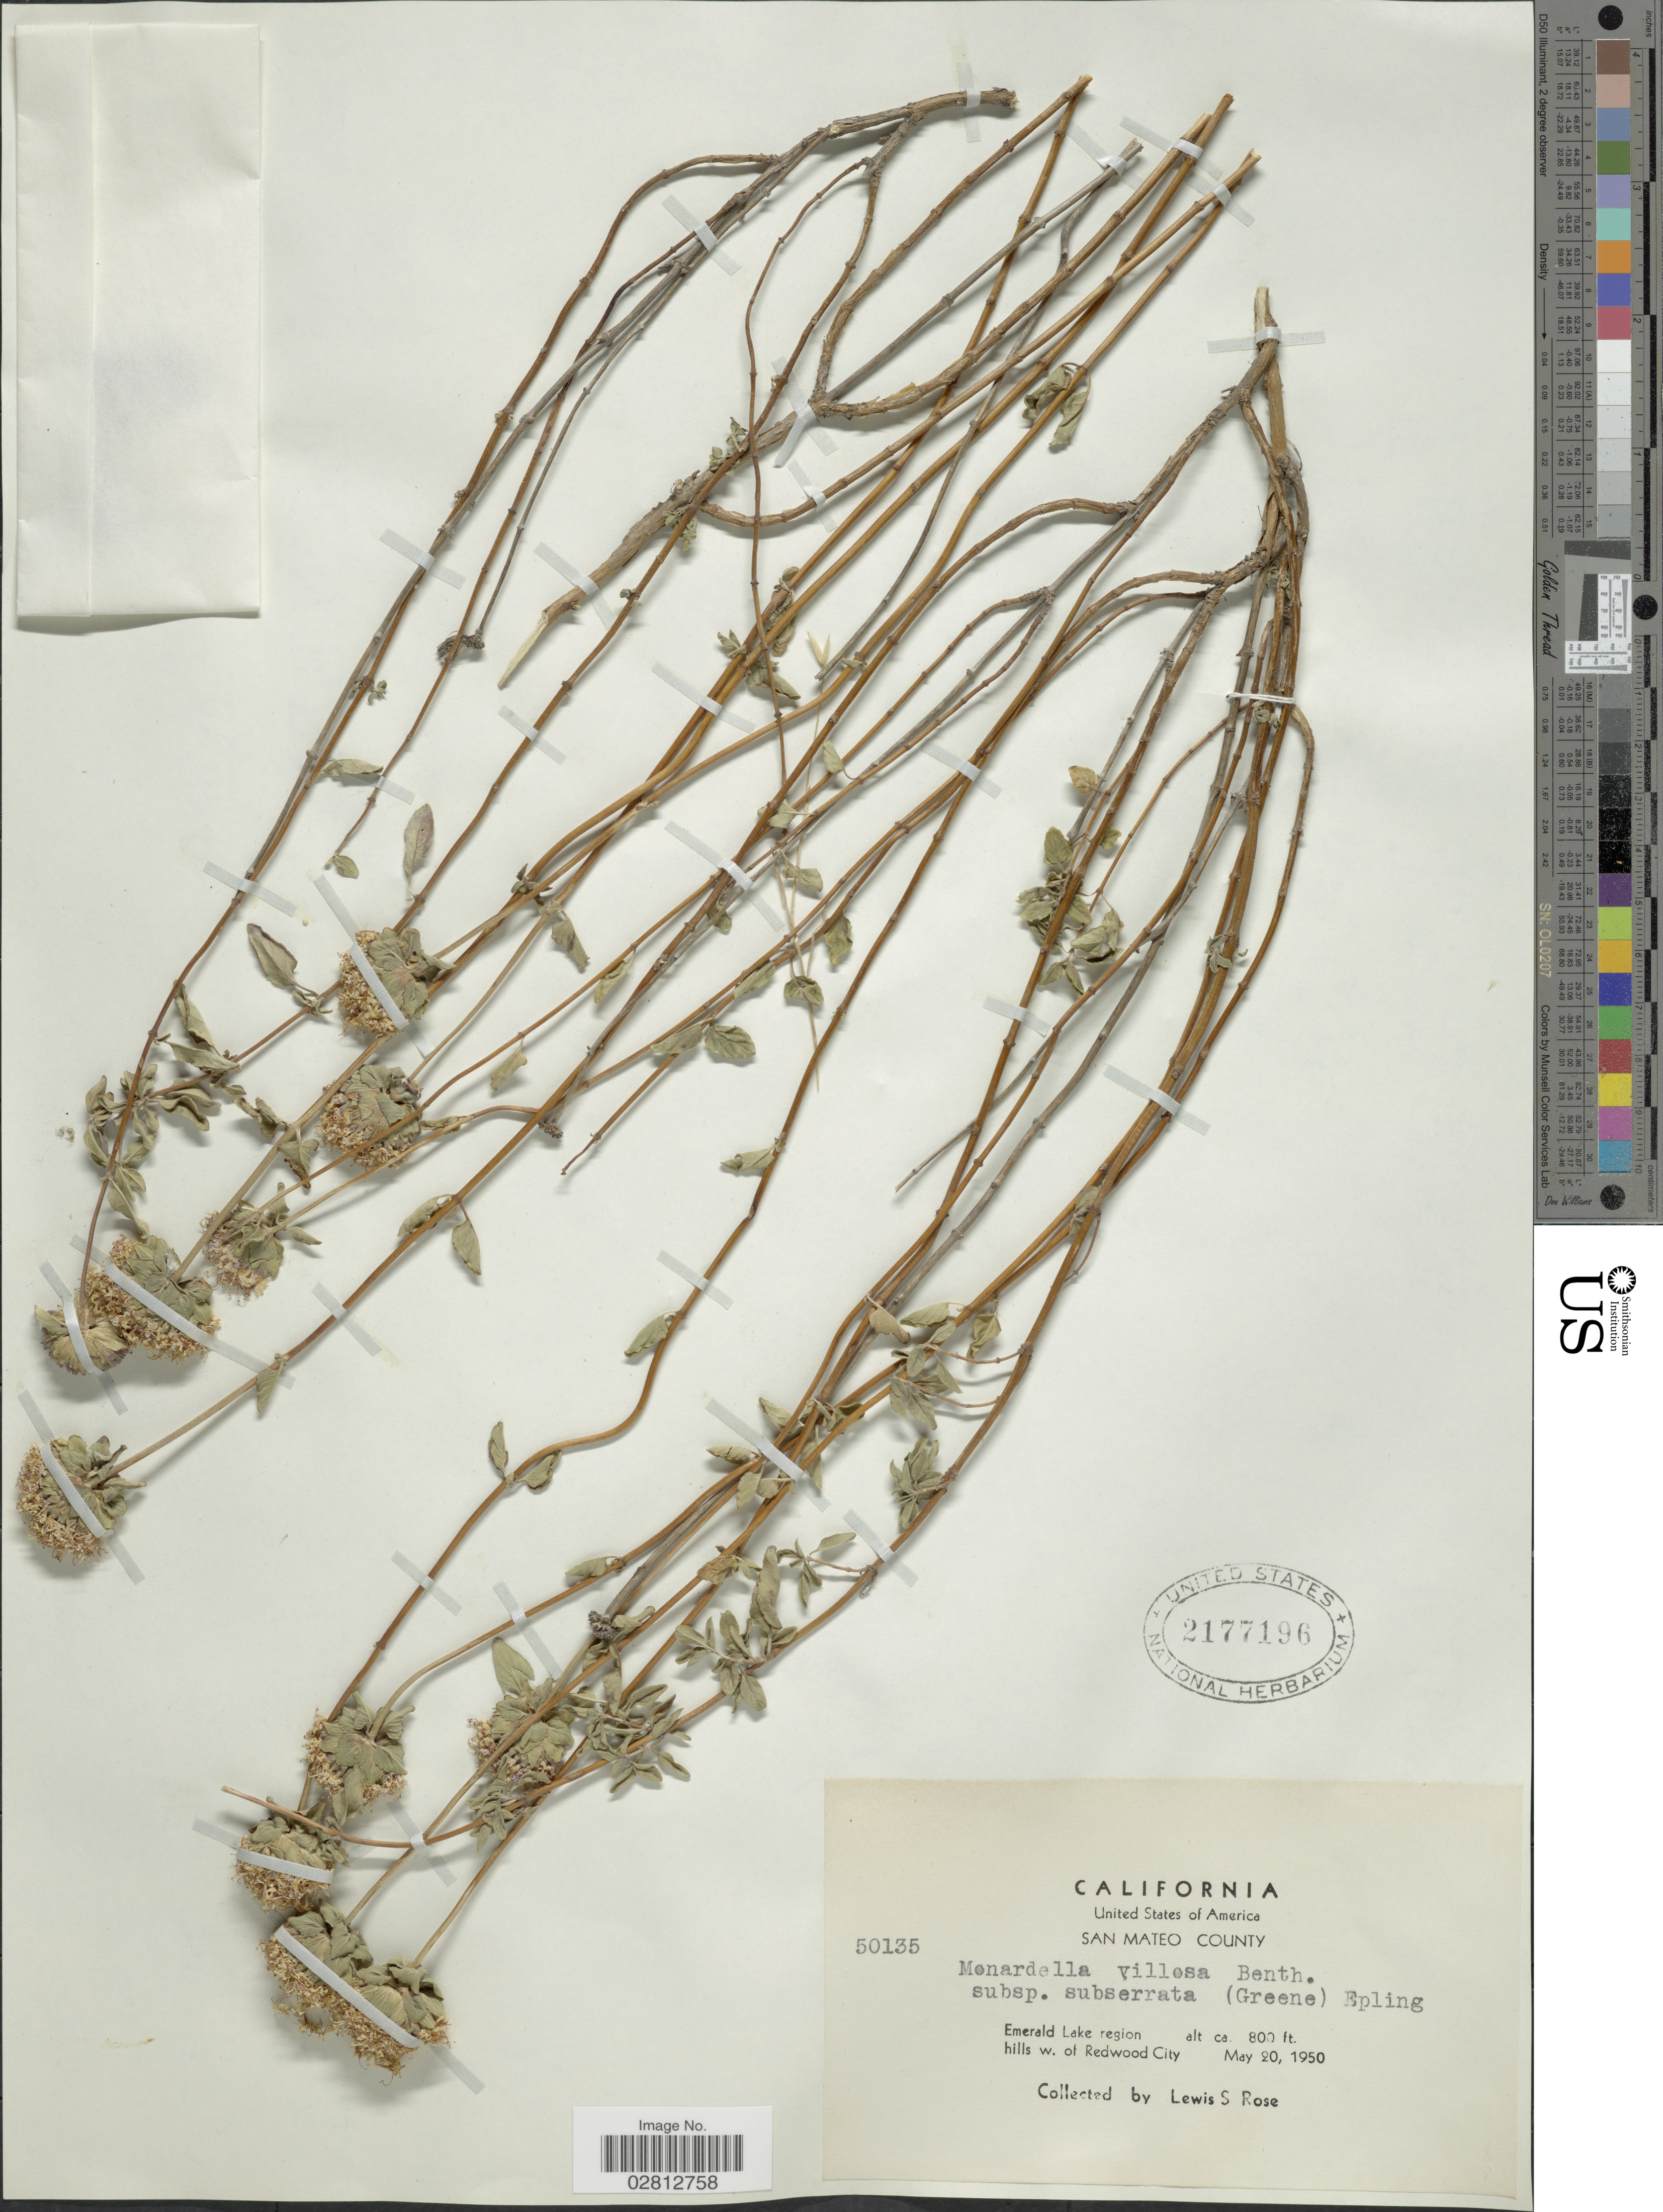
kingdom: Plantae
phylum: Tracheophyta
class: Magnoliopsida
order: Lamiales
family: Lamiaceae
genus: Monardella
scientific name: Monardella villosa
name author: Benth.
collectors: L. S. Rose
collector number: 50135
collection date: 1950-05-20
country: United States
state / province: California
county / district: San Mateo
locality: United States of America, San Mateo County, Emerald Lake region, hills w. of Redwood City.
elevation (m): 244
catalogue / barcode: US 2177196